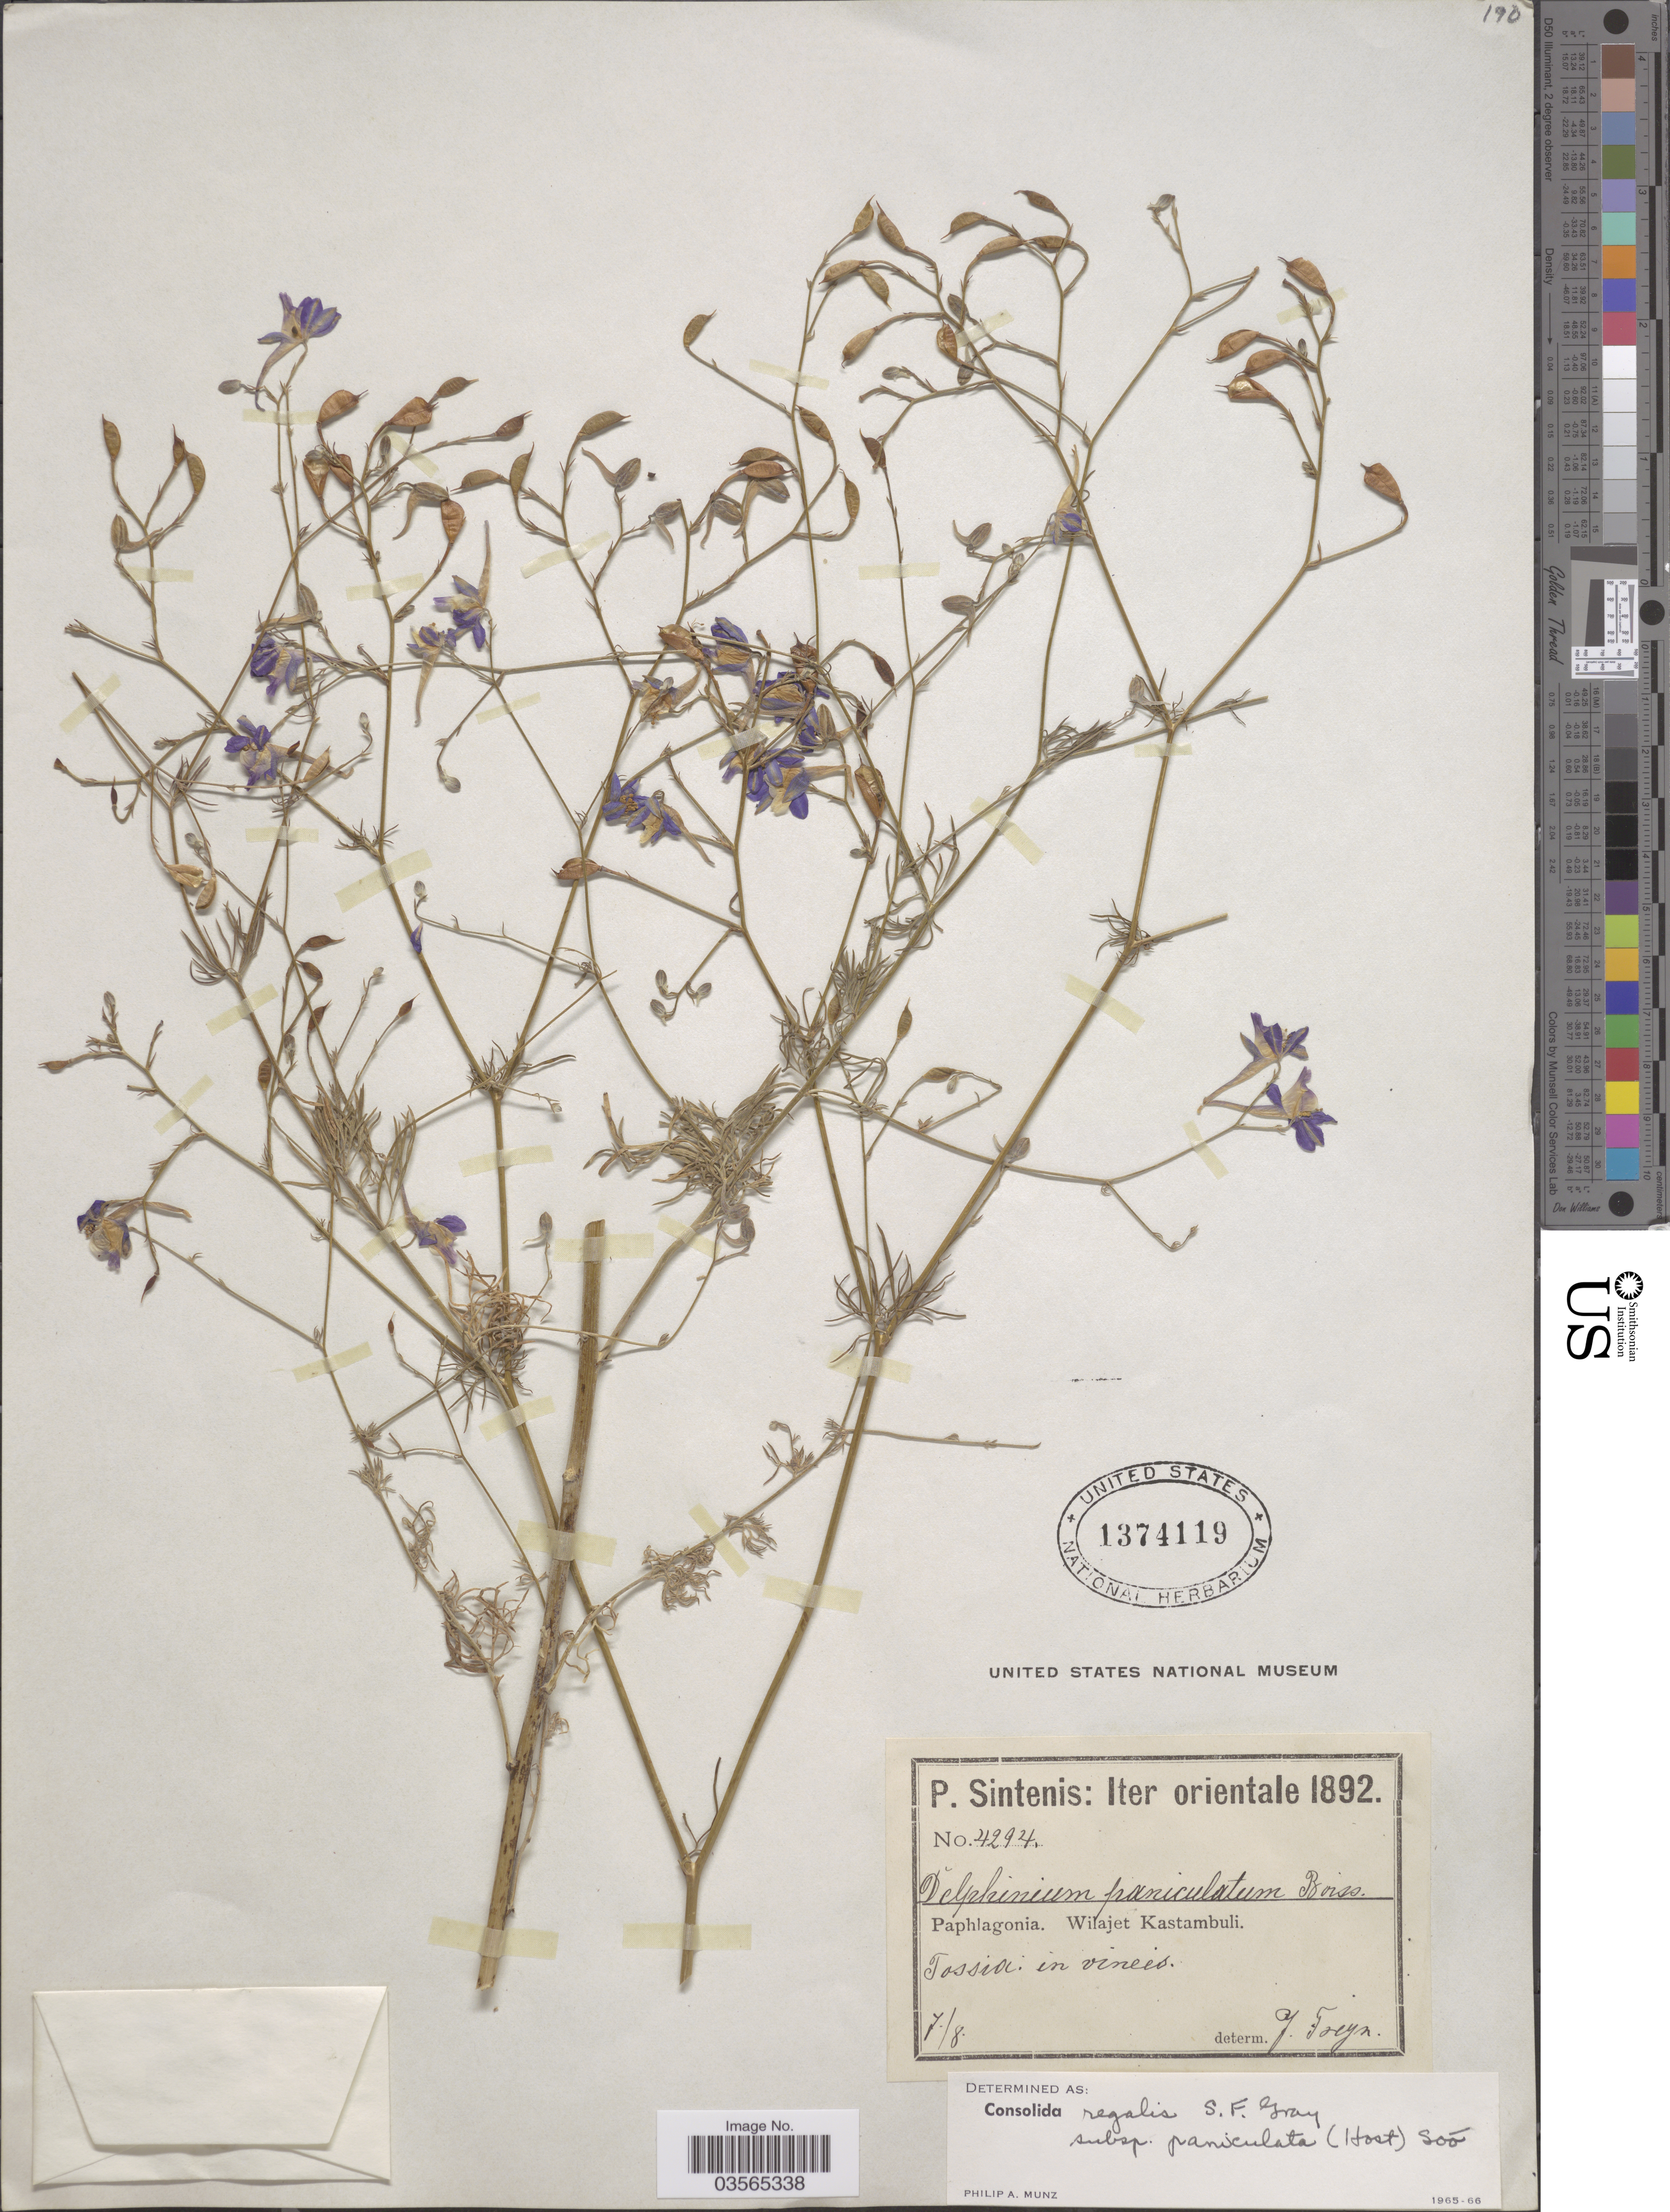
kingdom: Plantae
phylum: Tracheophyta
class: Magnoliopsida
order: Ranunculales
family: Ranunculaceae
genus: Delphinium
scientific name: Delphinium paniculatum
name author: Host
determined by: Strong, Mark T., (BOT), Smithsonian Institution - National Museum of Natural History (UNITED STATES)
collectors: P. Sintenis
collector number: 4294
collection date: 1892-08-07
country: Turkey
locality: Iter orientale. Paphlagonia. Wilajet Kastambuli. Tossia.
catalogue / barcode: US 1374119